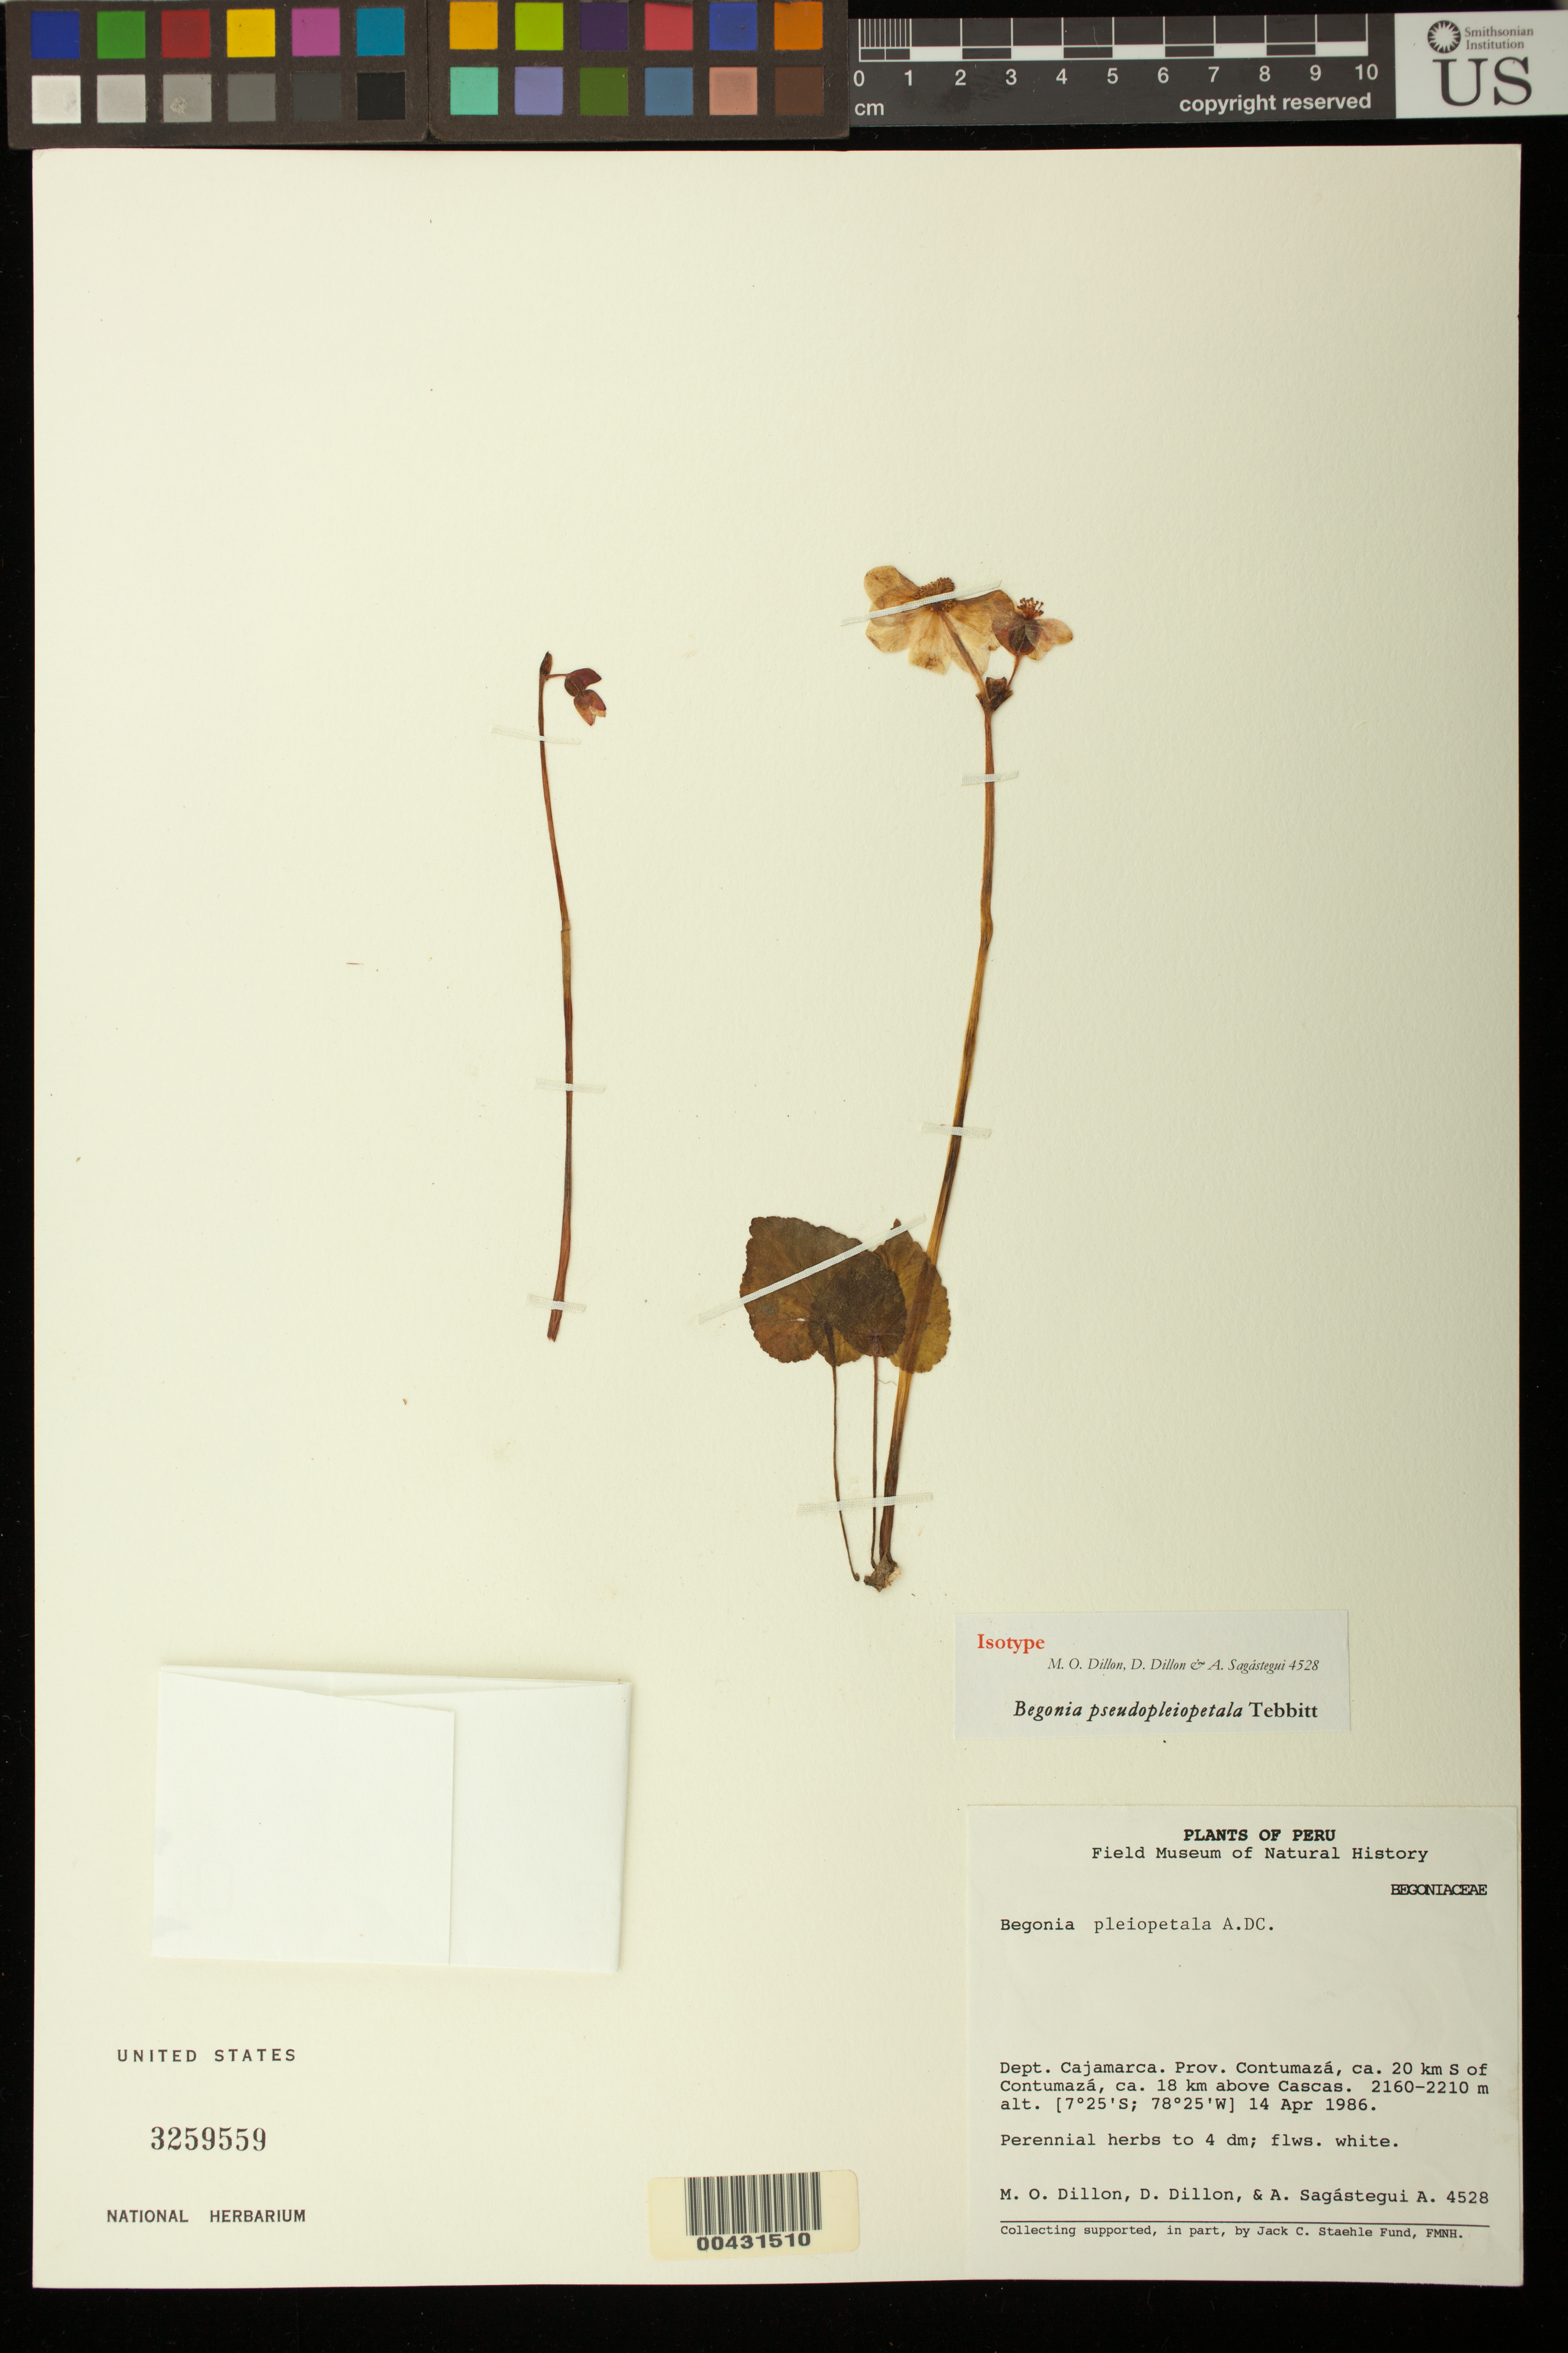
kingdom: Plantae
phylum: Tracheophyta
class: Magnoliopsida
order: Cucurbitales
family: Begoniaceae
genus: Begonia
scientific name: Begonia pseudopleiopetala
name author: Tebbitt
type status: Isotype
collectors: M. O. Dillon, D. Dillon & A. Sagástegui A.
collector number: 4528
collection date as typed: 14 Apr 1986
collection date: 1986-04-14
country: Peru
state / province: Cajamarca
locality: S of Contumazá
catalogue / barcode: US 3259559